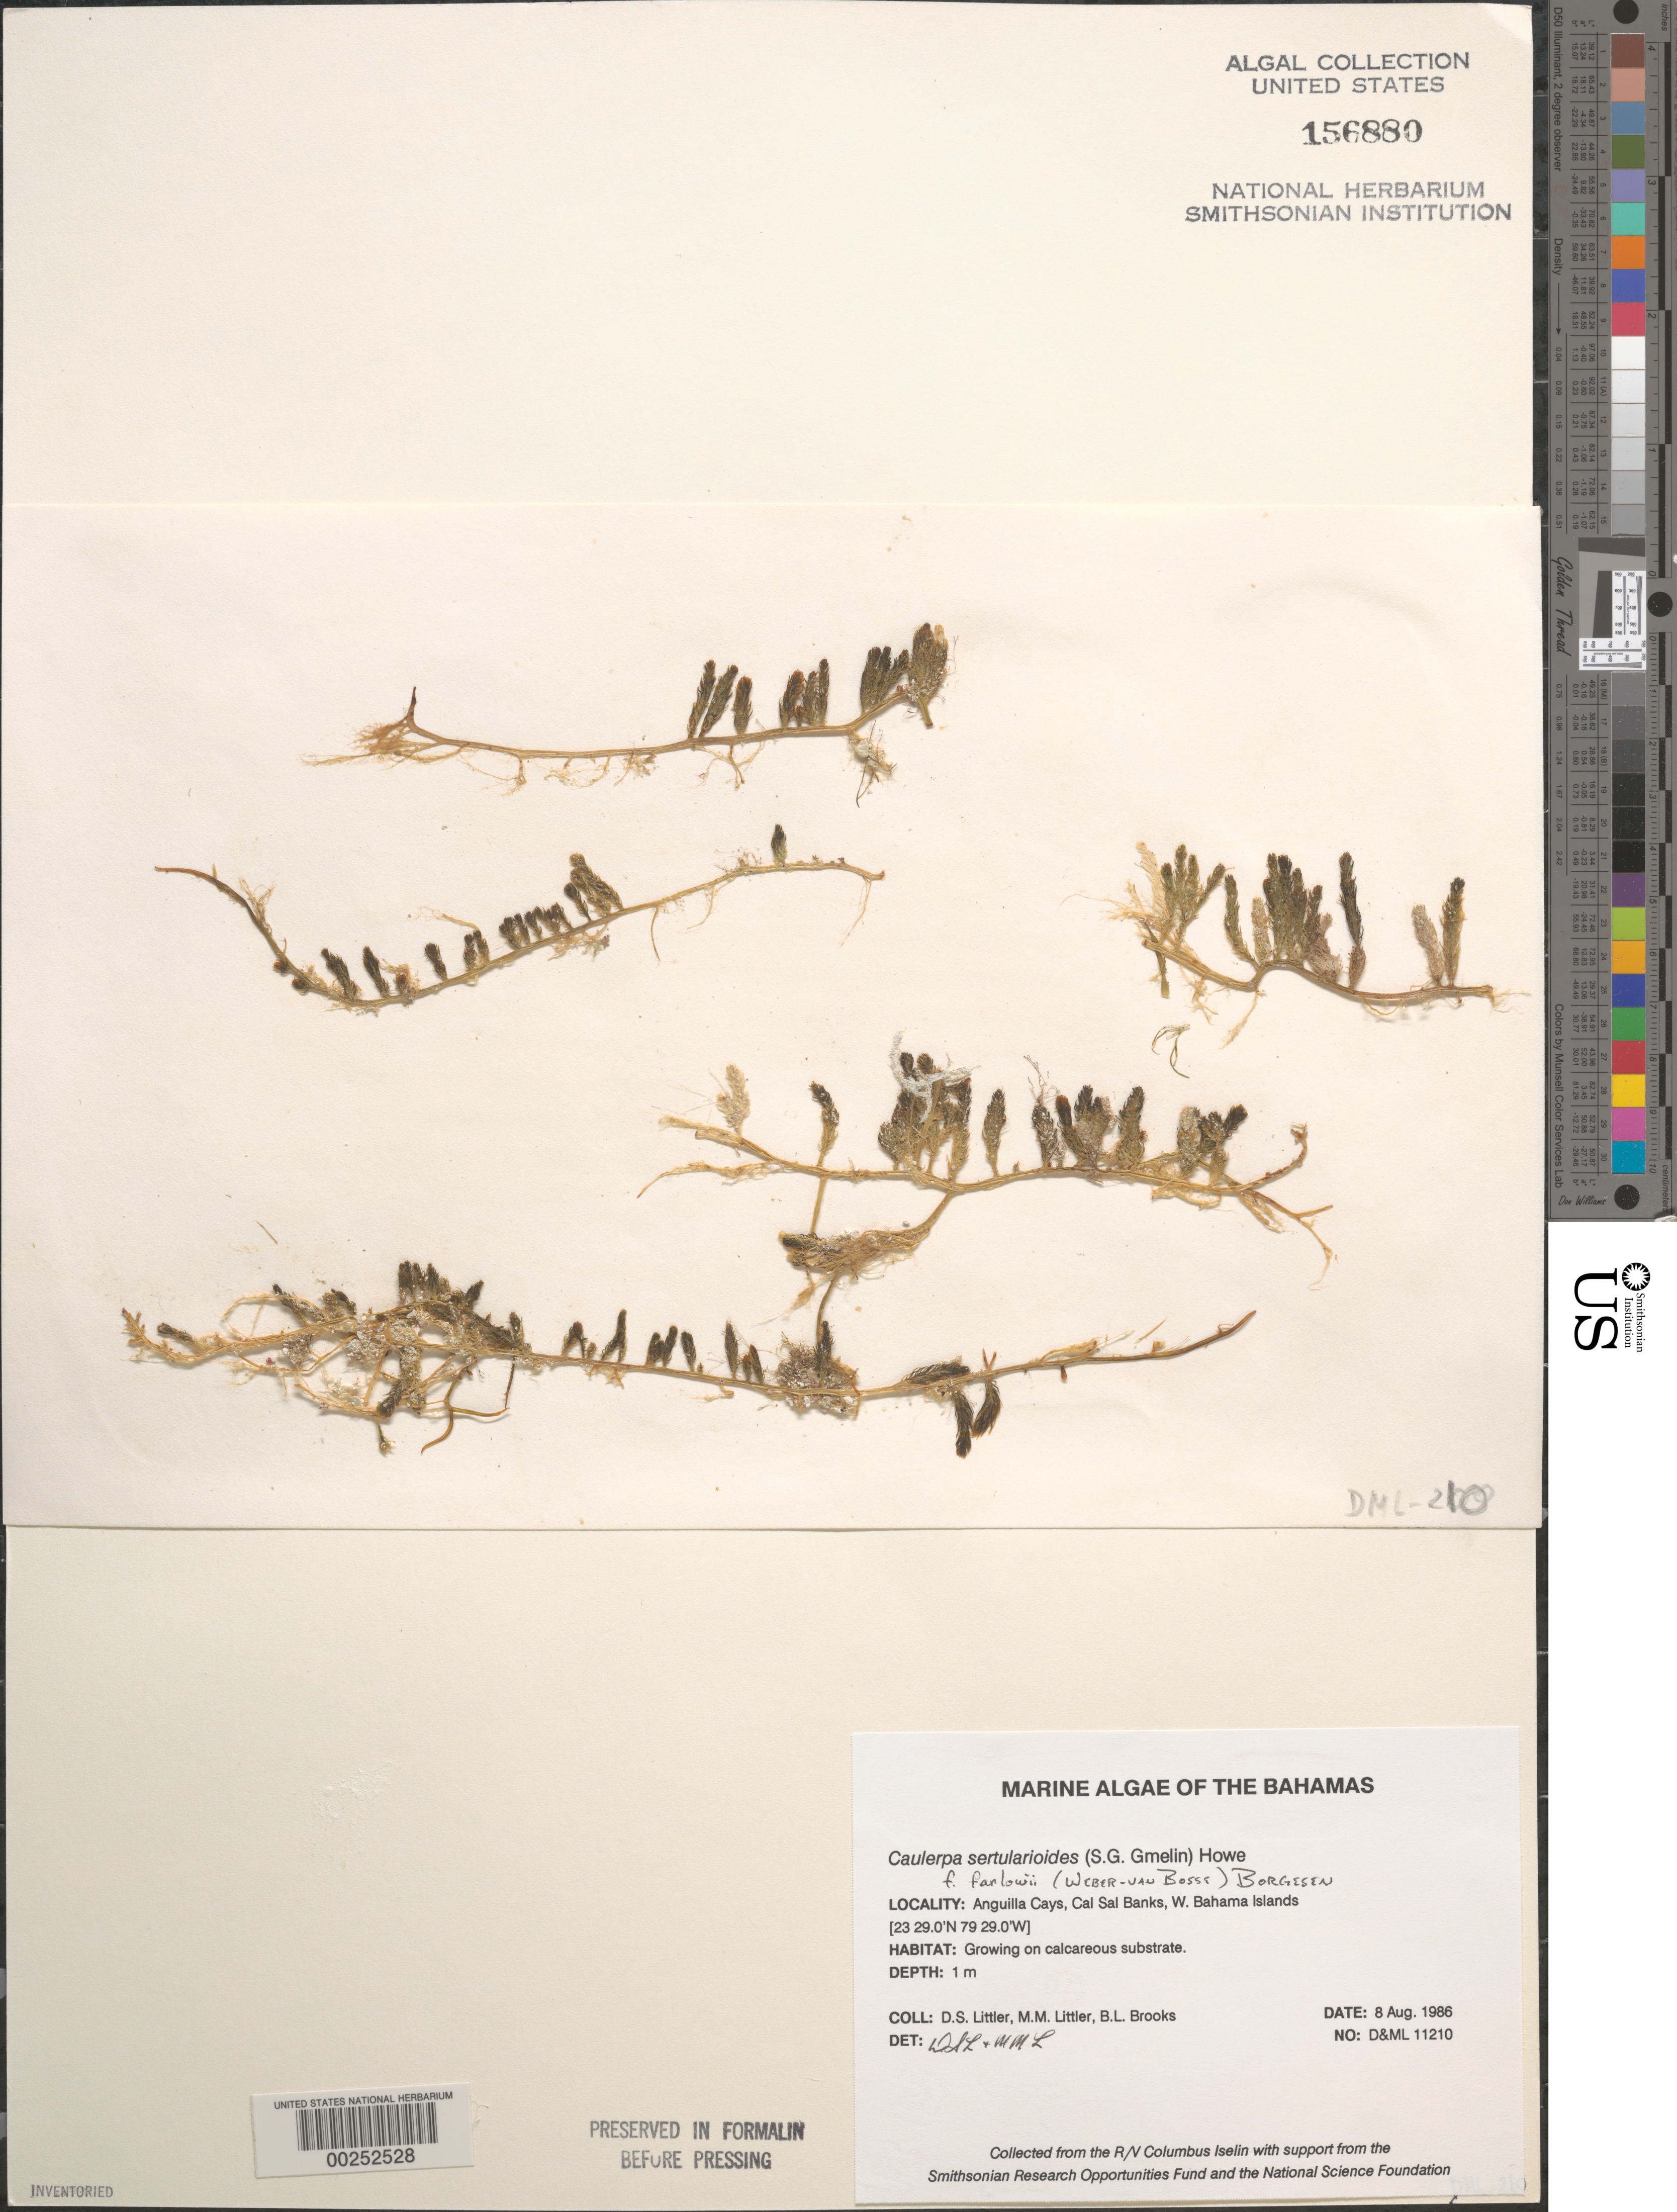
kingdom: Plantae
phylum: Chlorophyta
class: Ulvophyceae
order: Bryopsidales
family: Caulerpaceae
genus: Caulerpa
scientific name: Caulerpa sertularioides f. farlowii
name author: (Weber Bosse) Børgesen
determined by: Littler, D. S.; Littler, M. M.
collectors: D. S. Littler, M. M. Littler & B. Brooks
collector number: D&ML 11210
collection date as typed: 08 Aug 1986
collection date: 1986-08-08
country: Bahamas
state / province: Bimini Banks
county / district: Bimini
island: Anguilla Cays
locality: Cay Sal Banks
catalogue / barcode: US 156880